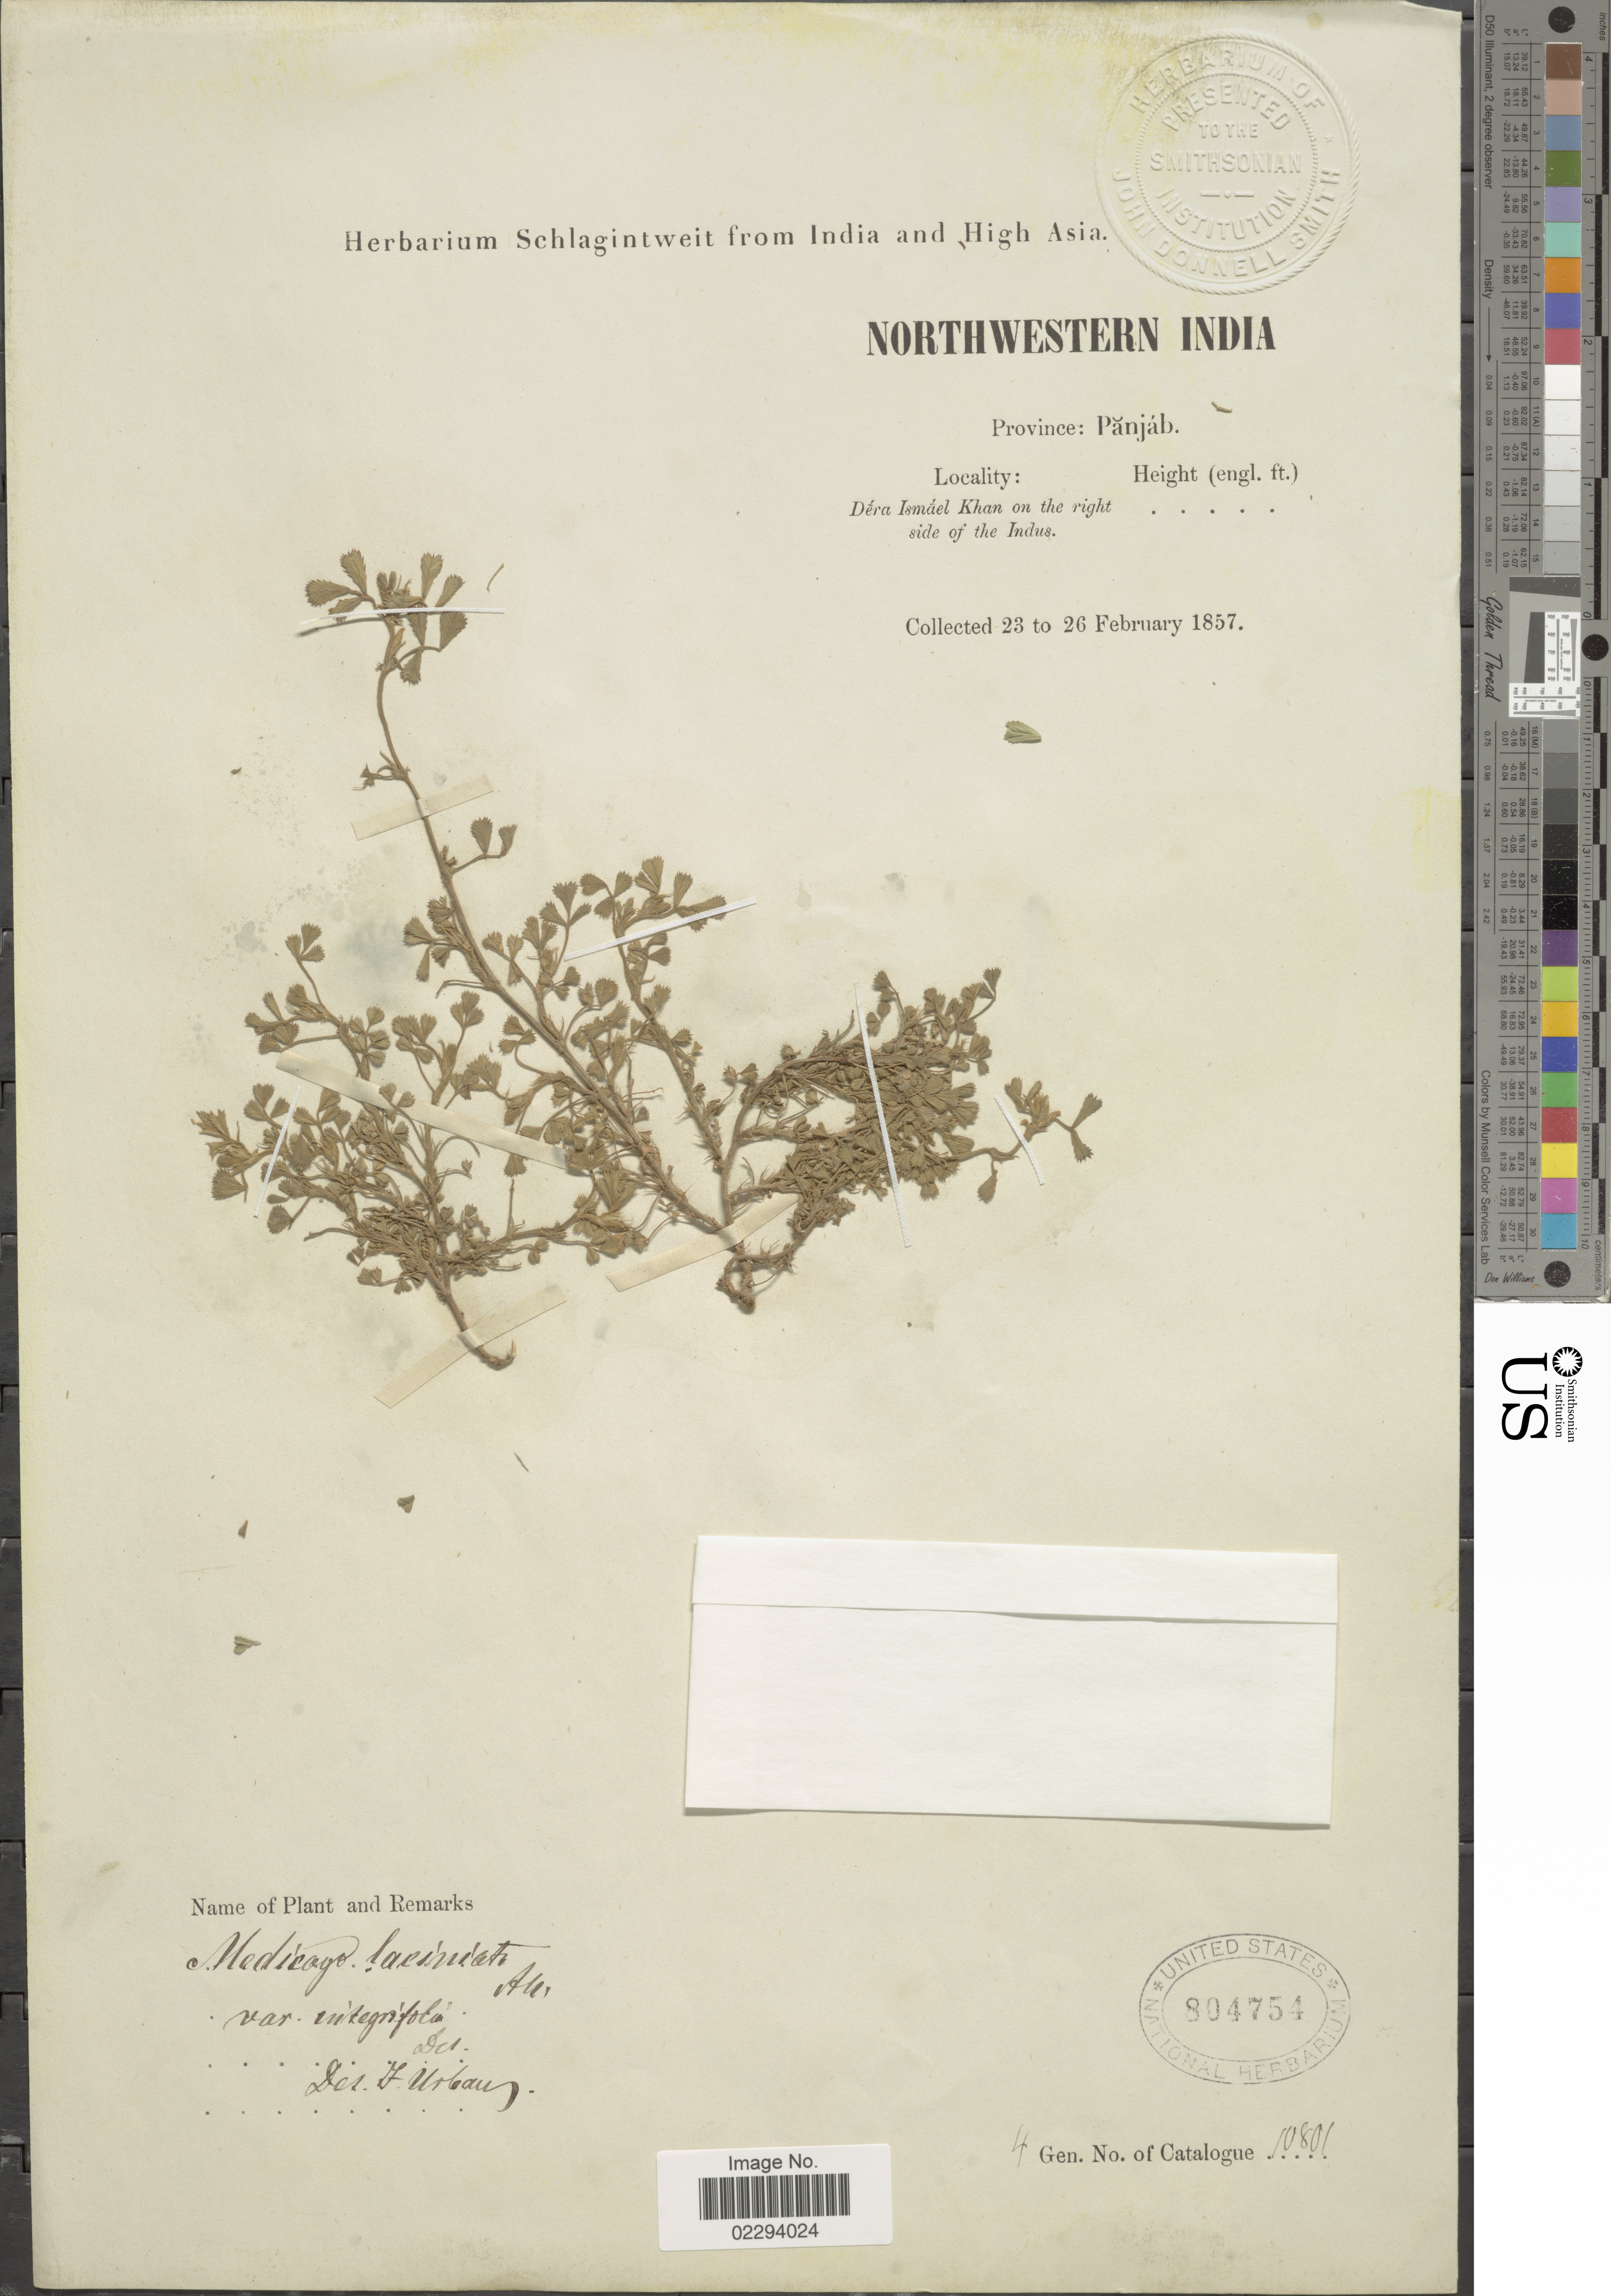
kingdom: Plantae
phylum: Tracheophyta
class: Magnoliopsida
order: Fabales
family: Fabaceae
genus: Medicago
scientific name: Medicago laciniata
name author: (L.) Mill.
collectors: ex herb. Schlagintweit from India and High Asia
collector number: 10801 ?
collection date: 1857-02-23/1857-02-26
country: India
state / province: Punjab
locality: Northwestern India. Province: Panjáb. Dera Ismael on the right side of the Indus.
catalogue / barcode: US 804754